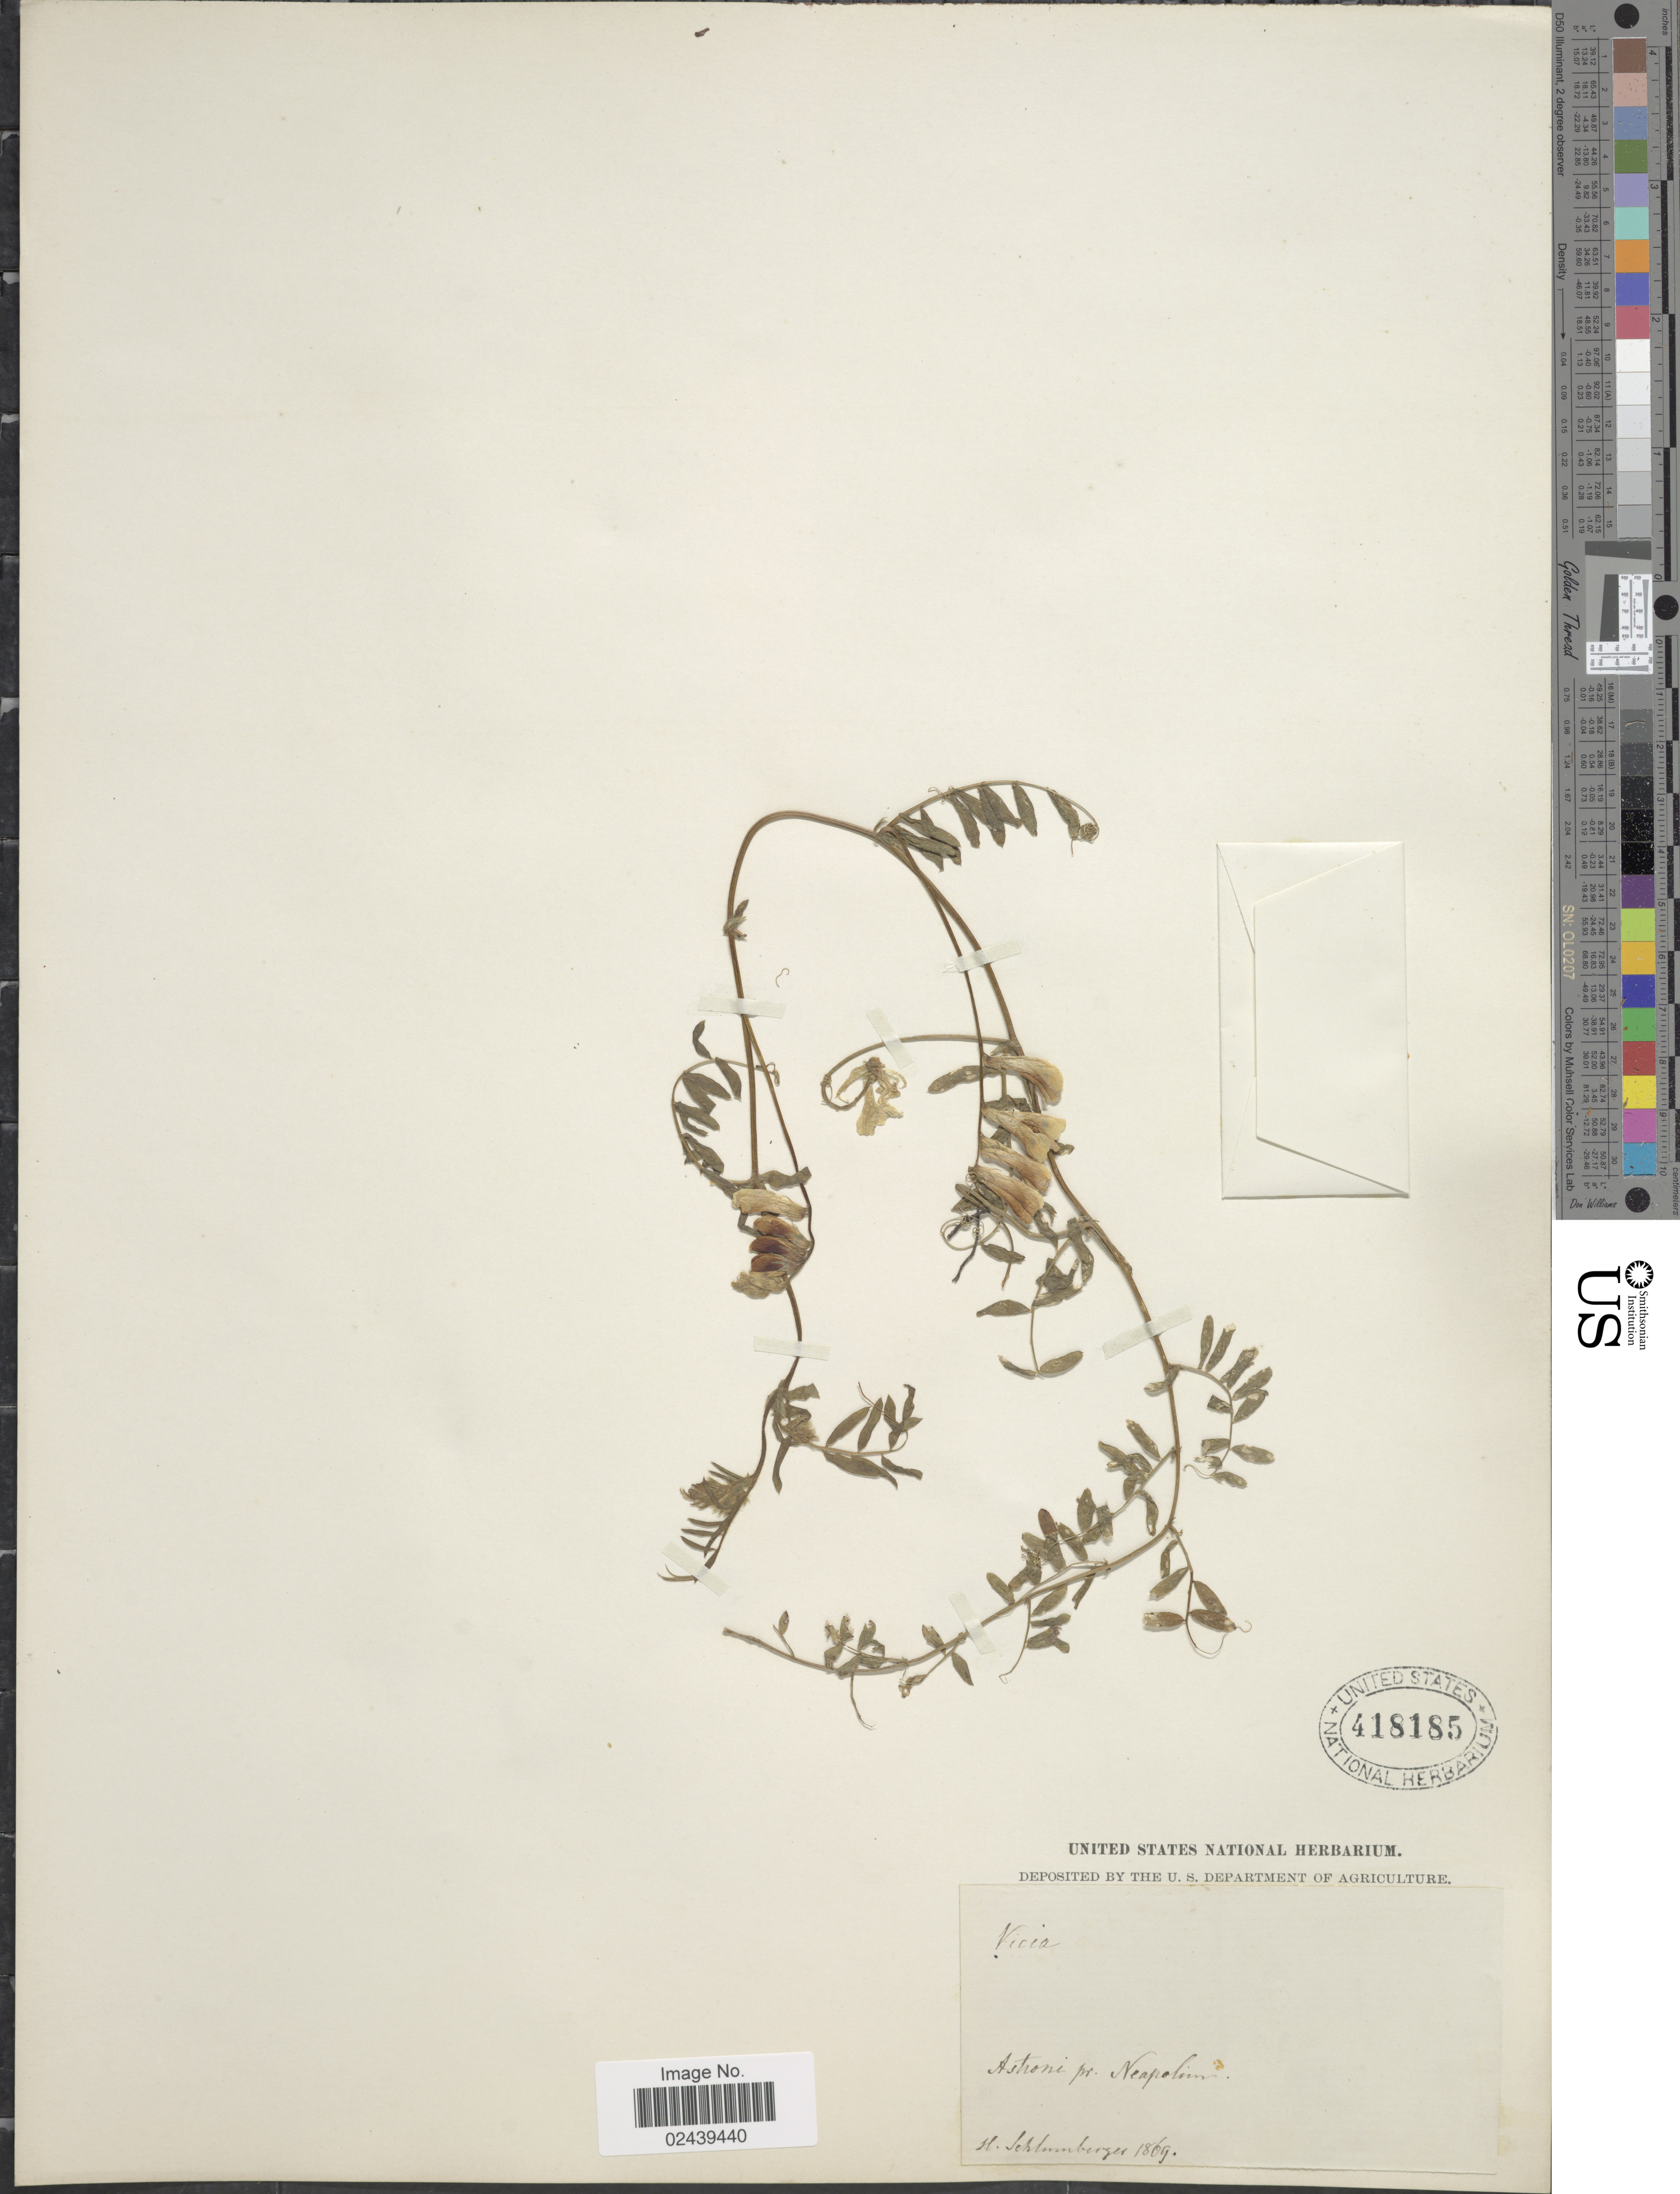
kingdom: Plantae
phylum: Tracheophyta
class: Magnoliopsida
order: Fabales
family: Fabaceae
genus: Vicia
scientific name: Vicia sp.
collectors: H. Schlumberger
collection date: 1869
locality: Astrone pr. Neapolim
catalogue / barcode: US 418185